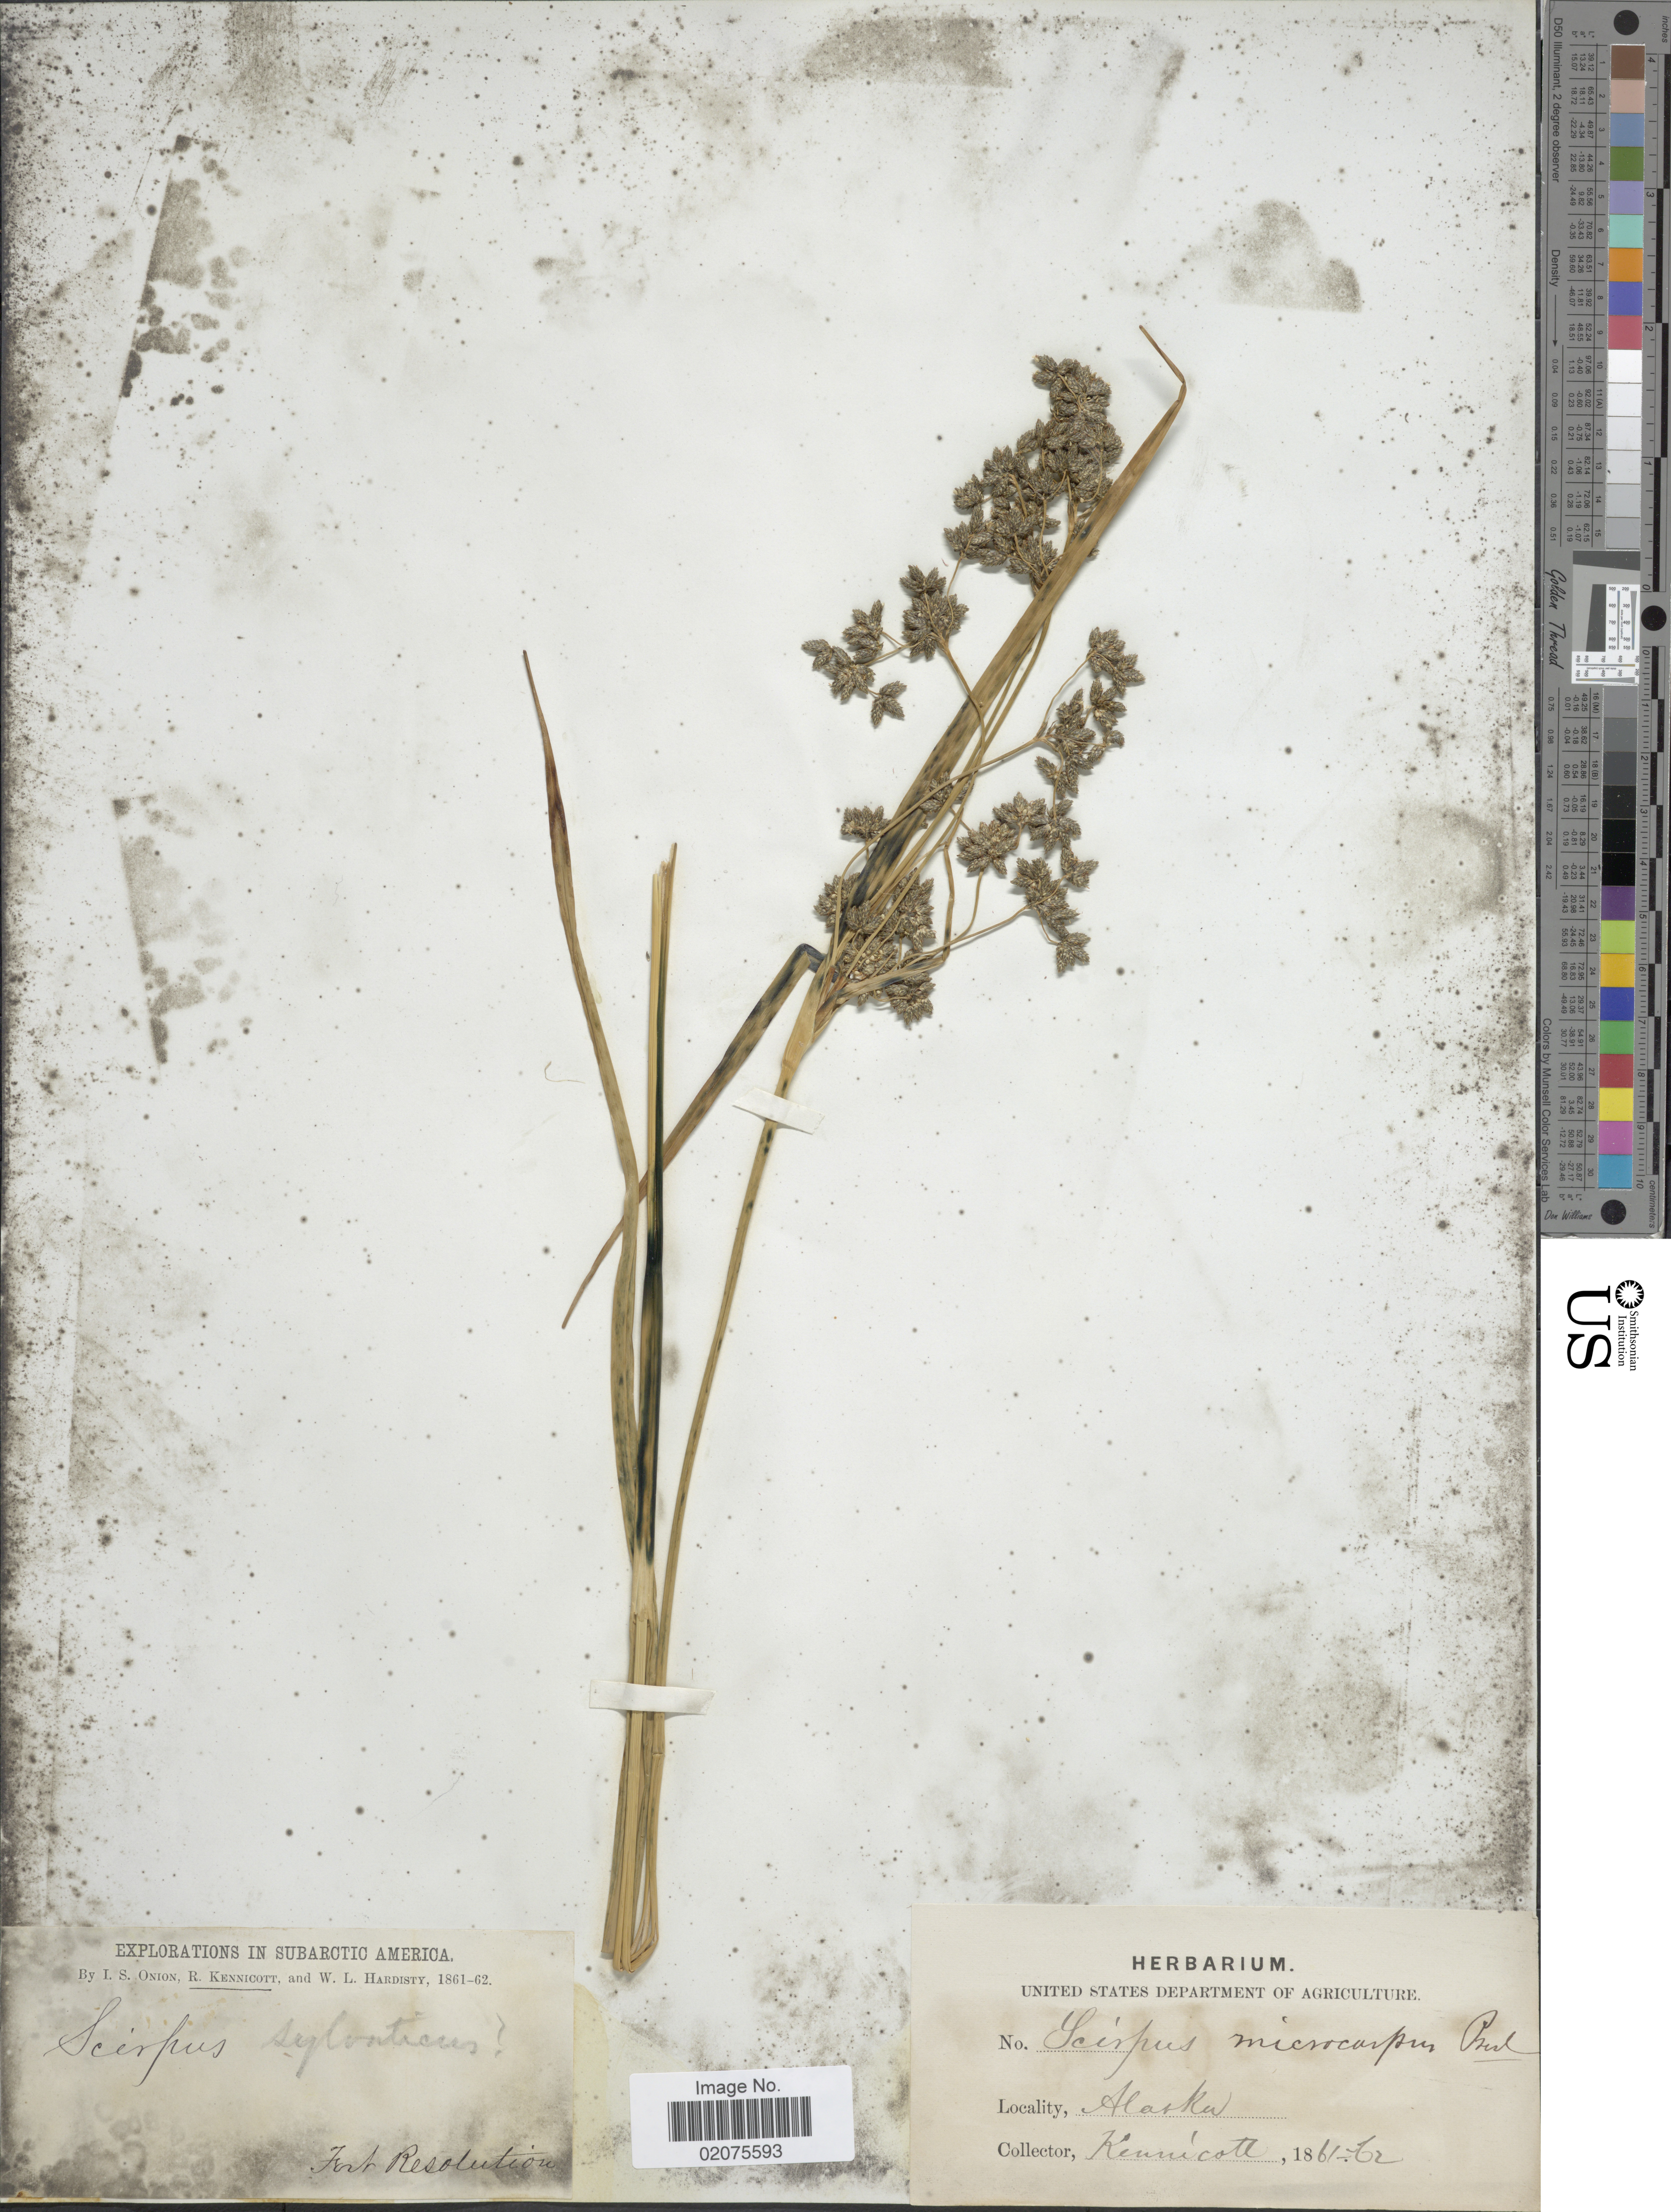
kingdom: Plantae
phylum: Tracheophyta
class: Liliopsida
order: Poales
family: Cyperaceae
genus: Scirpus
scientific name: Scirpus microcarpus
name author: J. Presl & C. Presl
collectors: R. Kennicott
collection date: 1861/1862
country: United States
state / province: Alaska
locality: Subarctic America. Fort Resolution